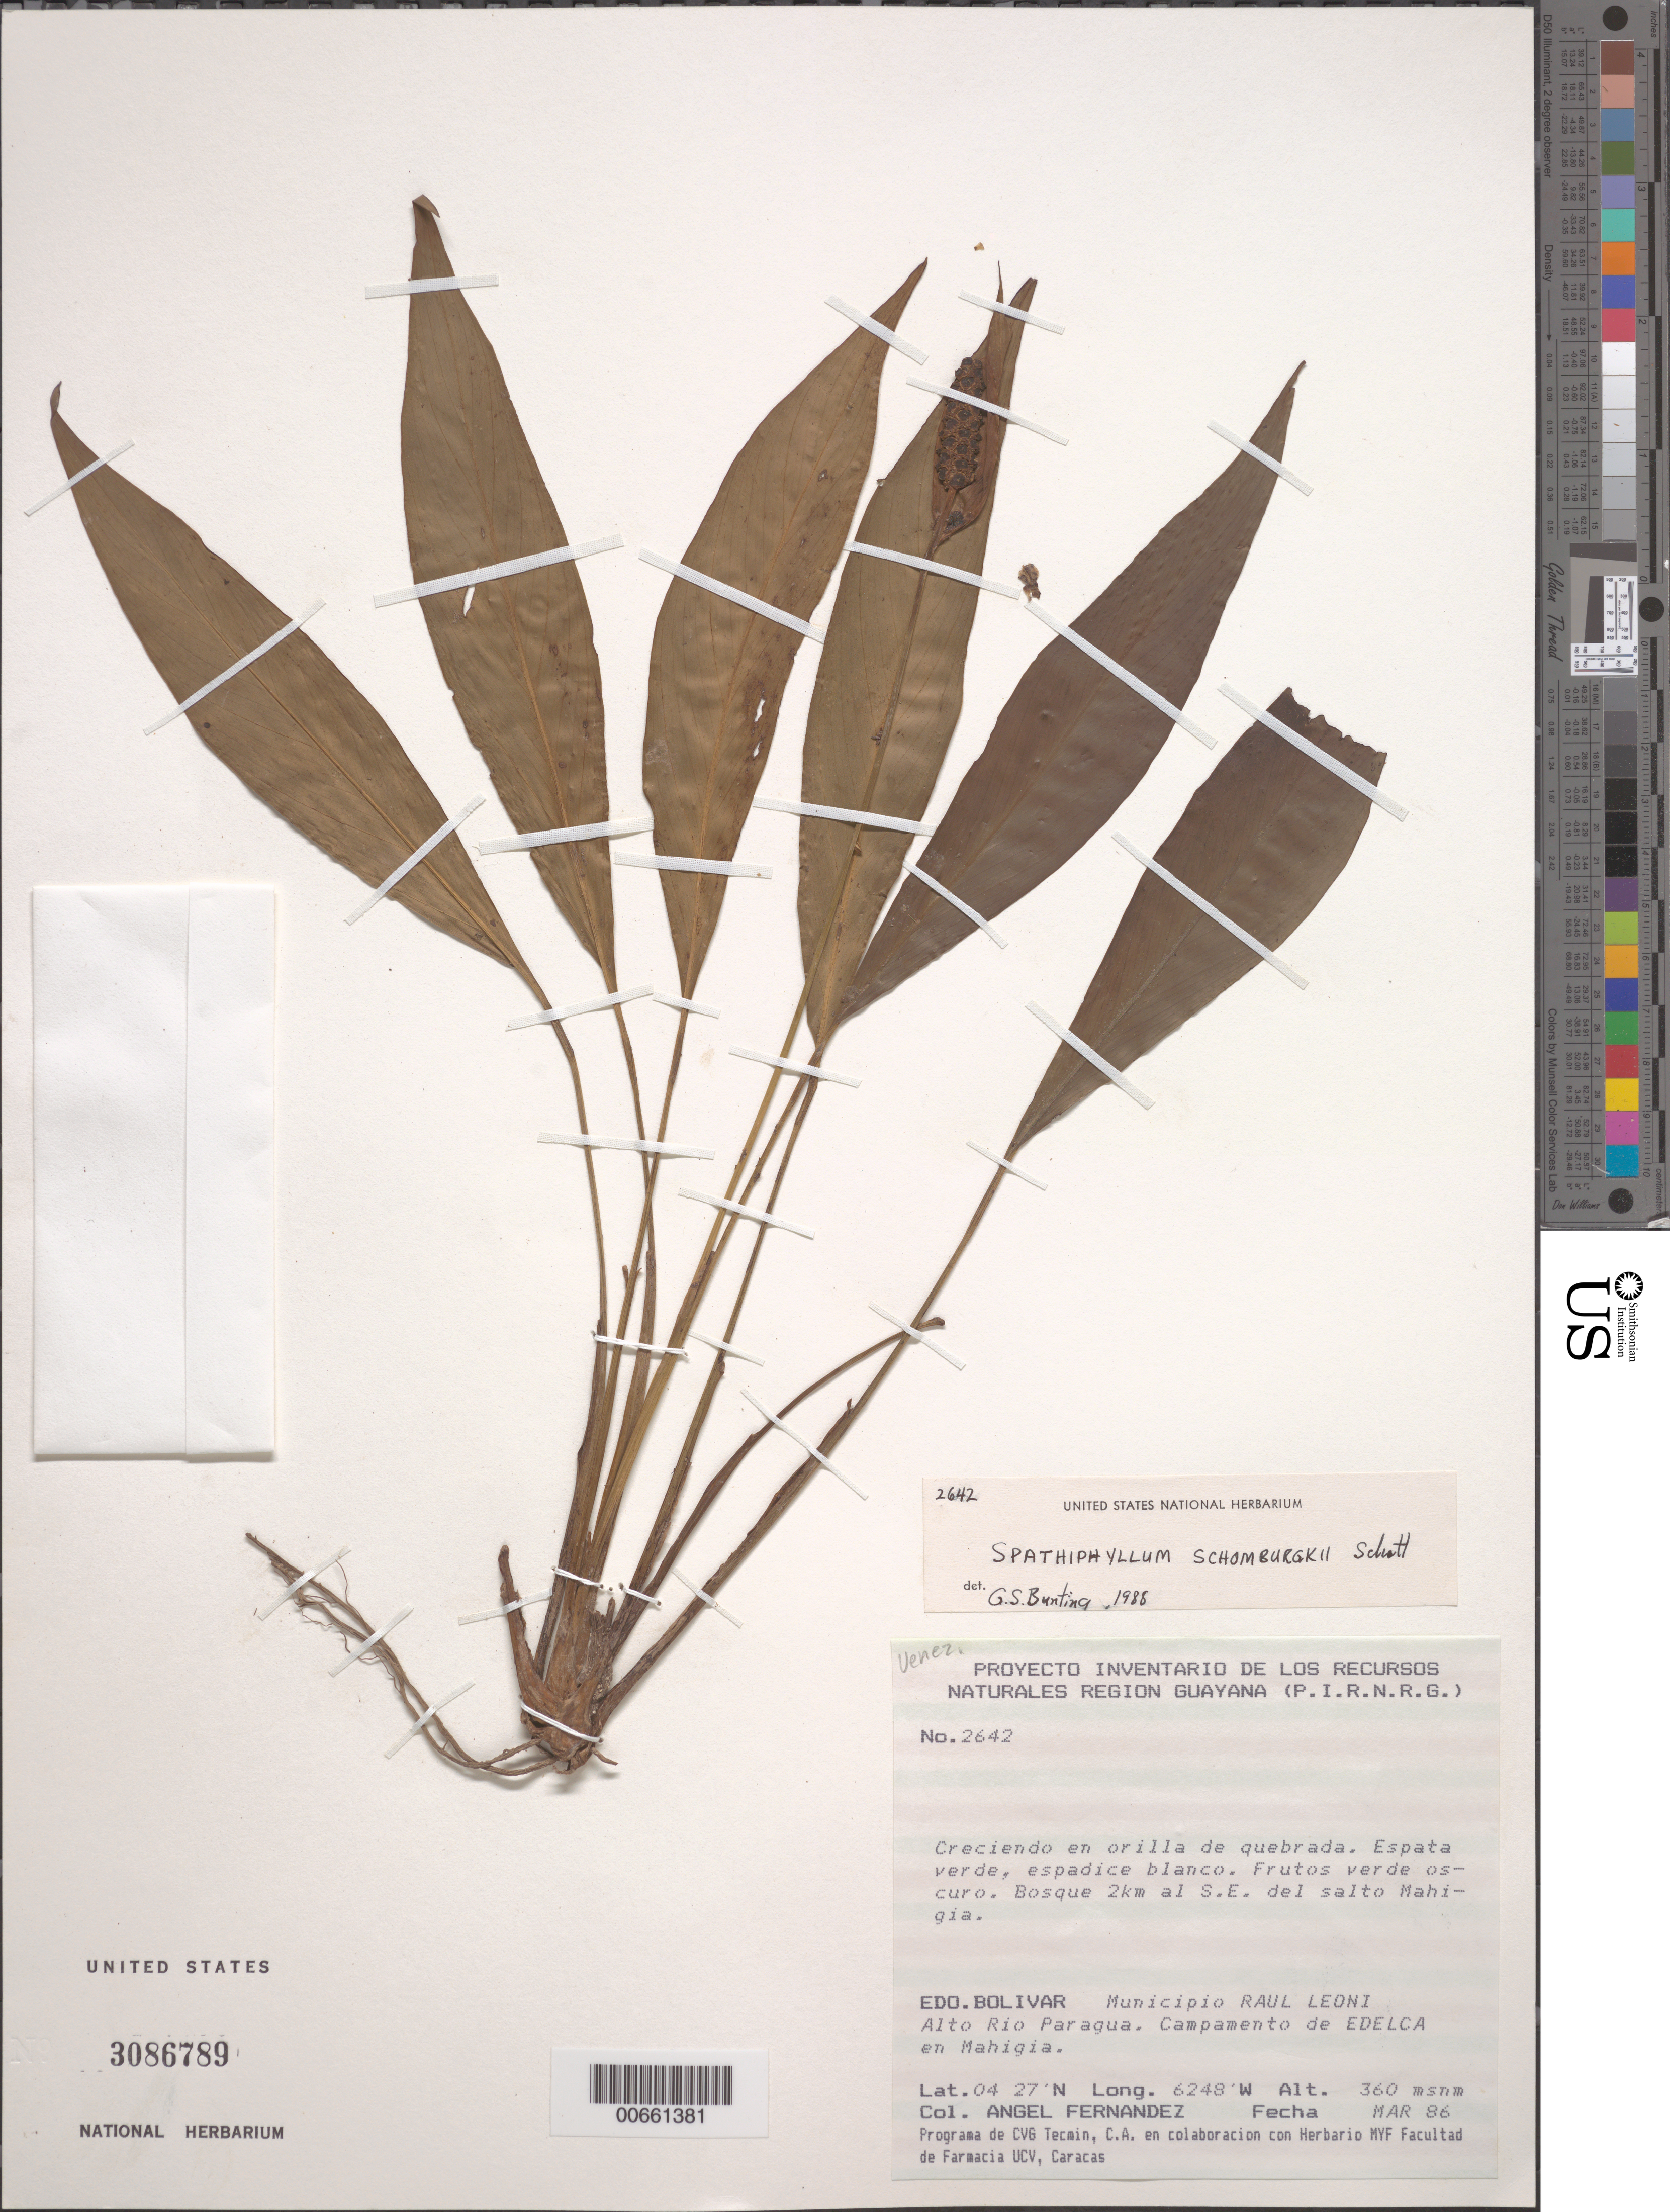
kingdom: Plantae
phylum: Tracheophyta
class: Liliopsida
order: Alismatales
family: Araceae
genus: Spathiphyllum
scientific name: Spathiphyllum schomburgkii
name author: Schott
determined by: Bunting, G. S.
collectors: A. Fernández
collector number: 2642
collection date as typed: Mar-86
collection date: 1986-03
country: Venezuela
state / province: Bolívar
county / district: Angostura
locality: Mun. Raúl Leoni [=Angostura], Alto Río Paragua; Campamento de EDELCA en Mahigia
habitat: Forest, 2 km to SE of Mahigia spring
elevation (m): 360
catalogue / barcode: US 3086789